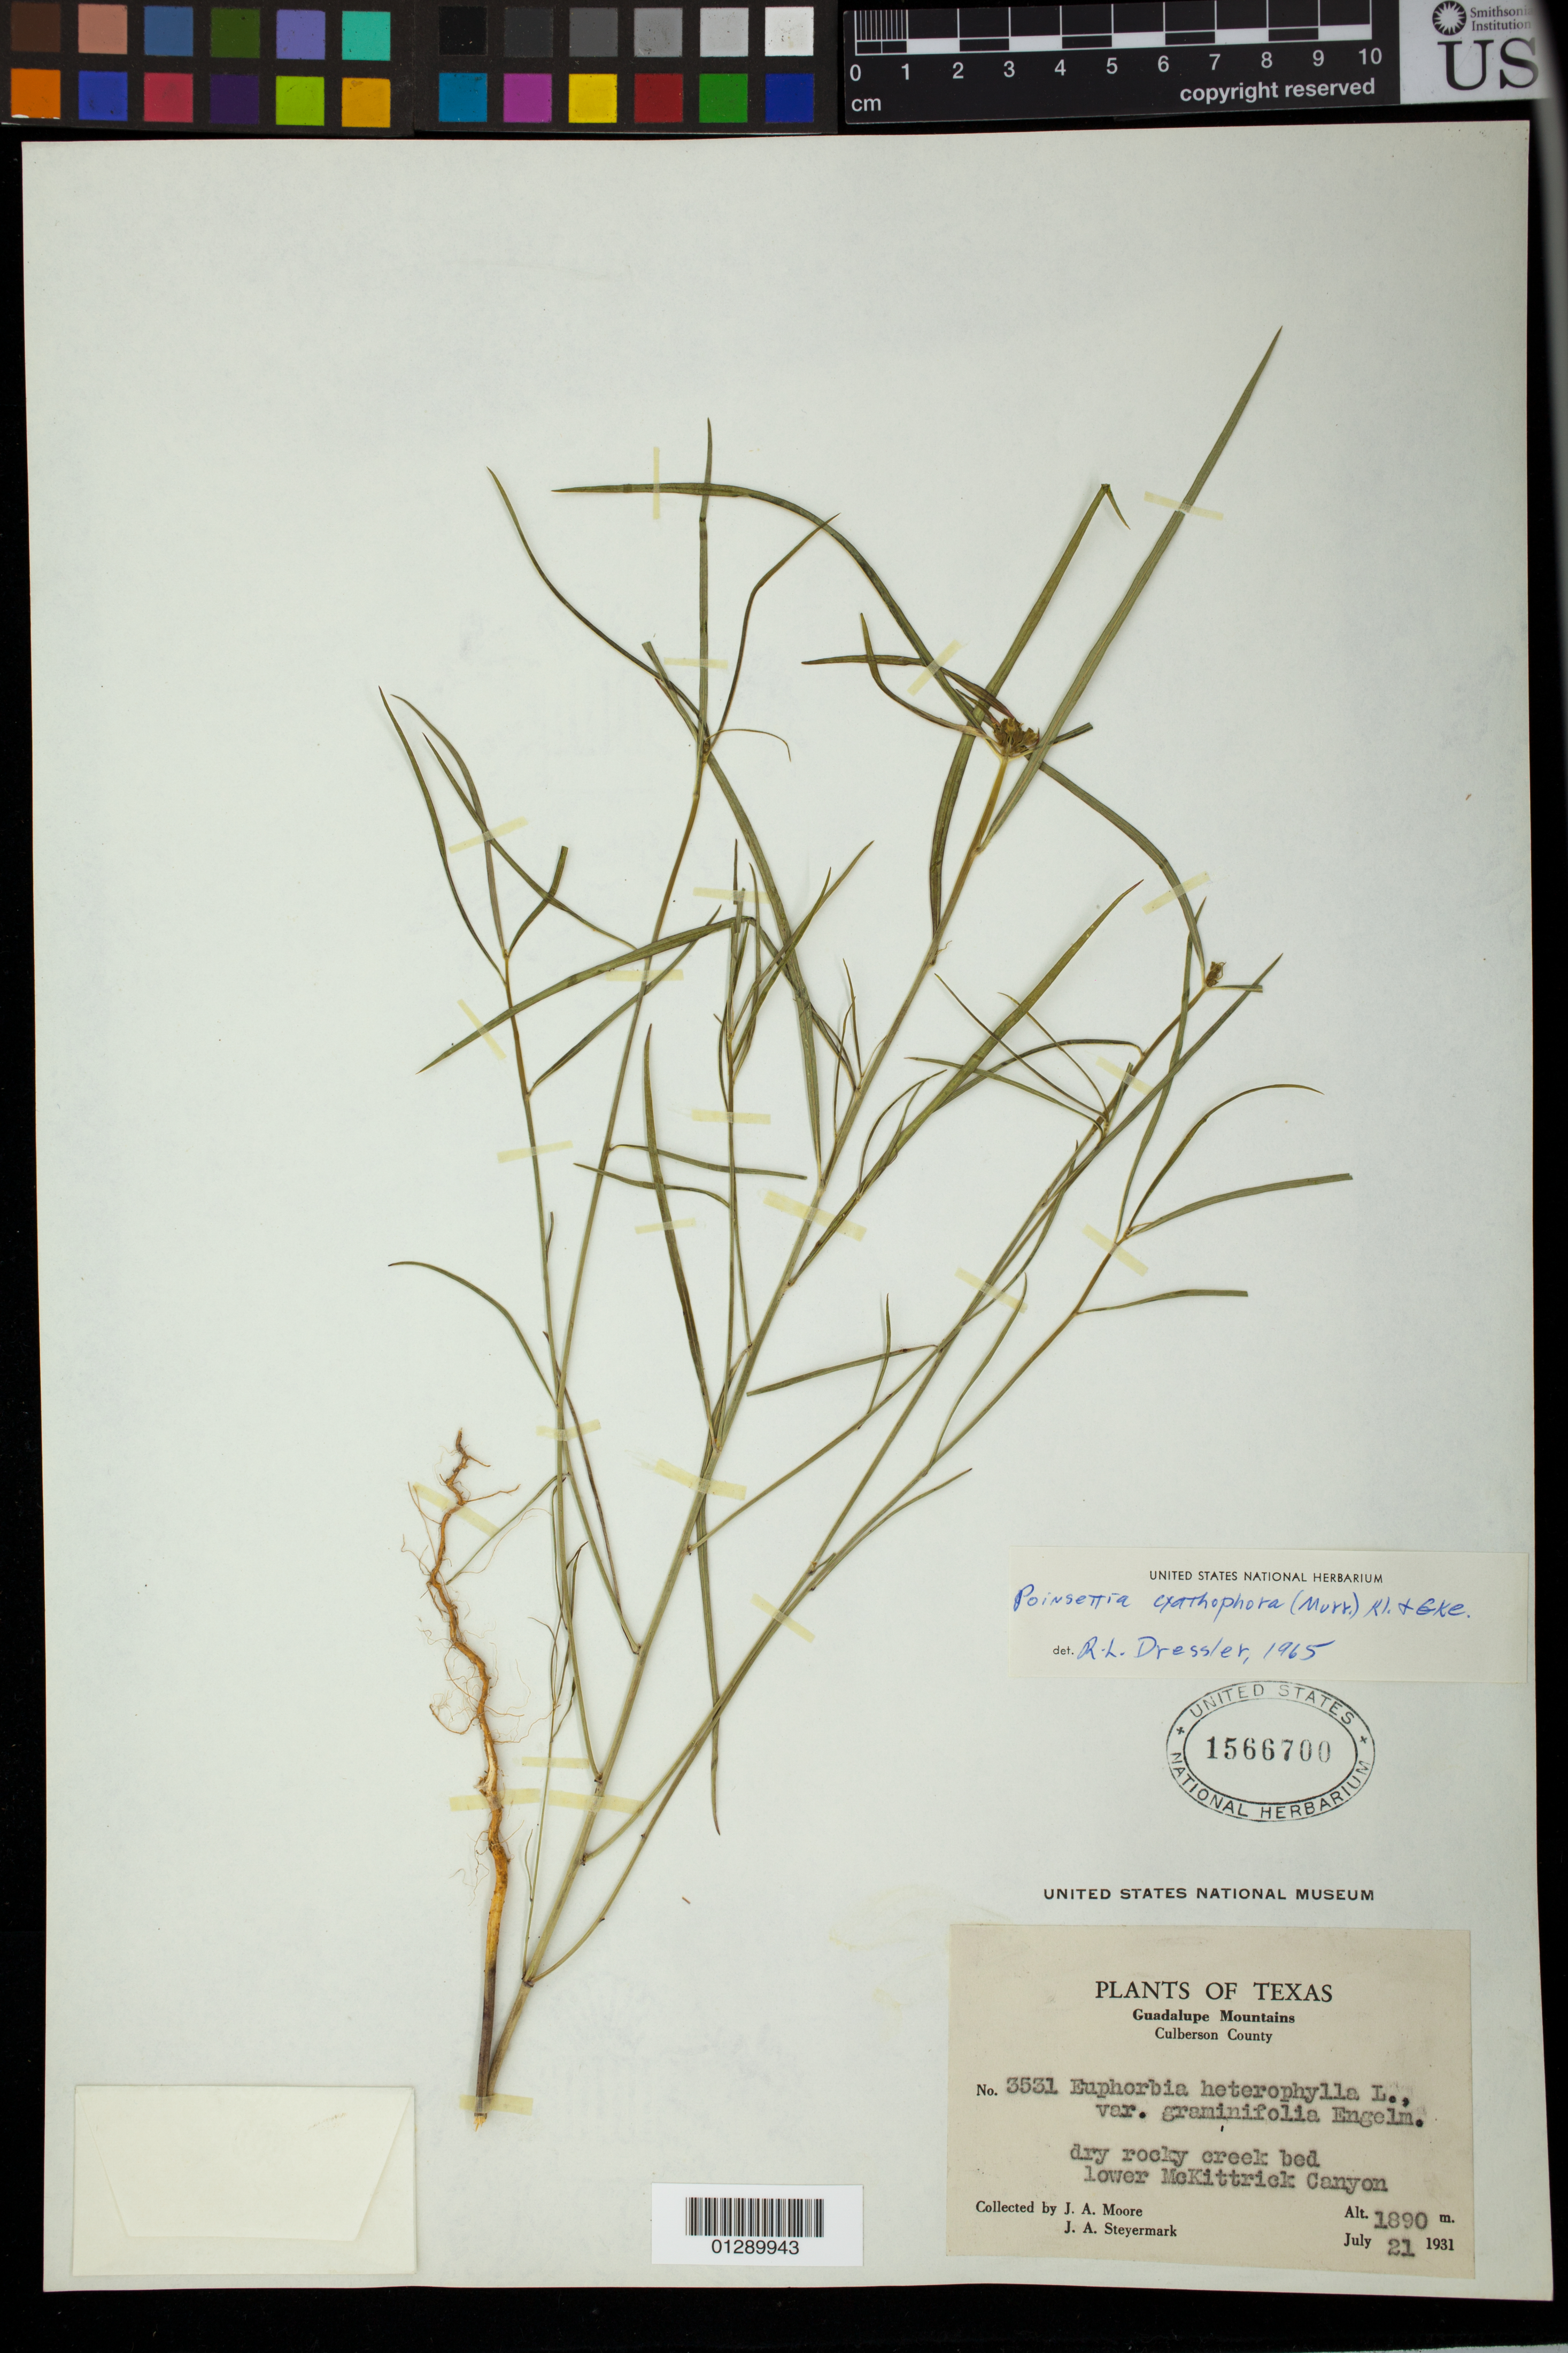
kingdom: Plantae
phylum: Tracheophyta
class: Magnoliopsida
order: Malpighiales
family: Euphorbiaceae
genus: Euphorbia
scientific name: Euphorbia heterophylla var. cyathophora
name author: (Murr.) Griseb.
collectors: J. Moore & J. Steyermark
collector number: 3531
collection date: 1931-07-21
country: United States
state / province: Texas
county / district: Culberson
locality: Guadalupe Mountains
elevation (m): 1890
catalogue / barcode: US 1566700